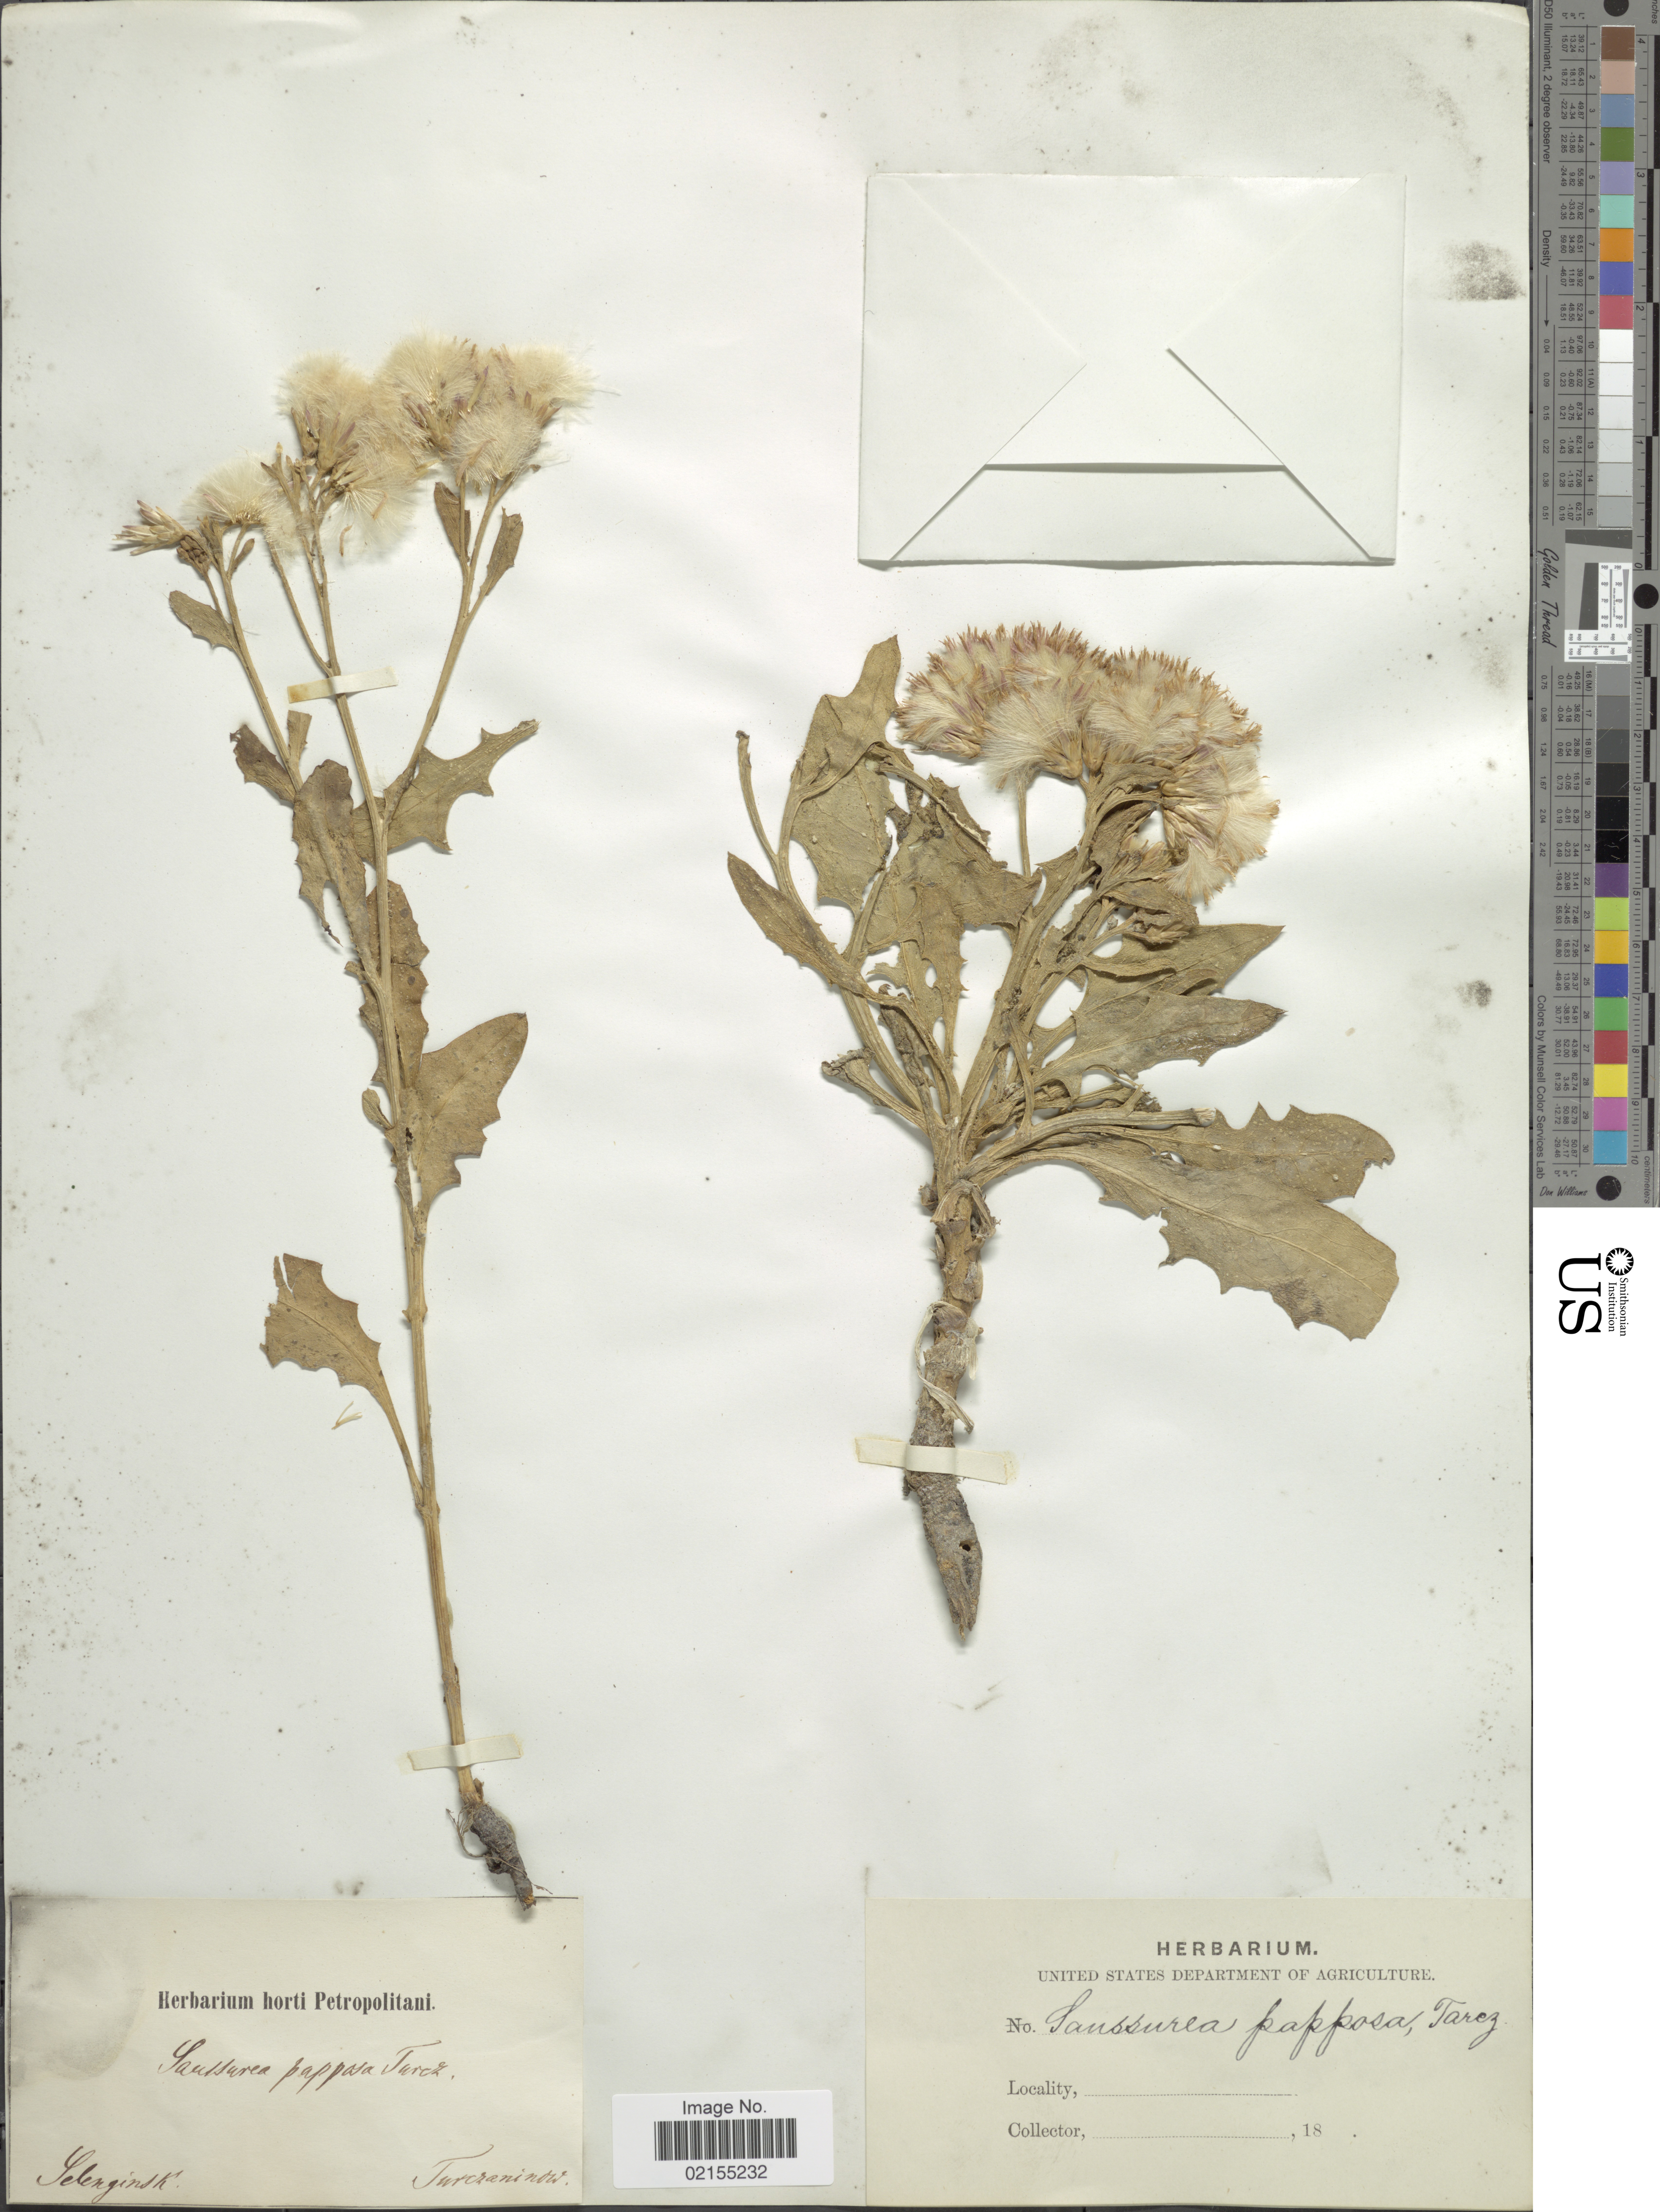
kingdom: Plantae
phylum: Tracheophyta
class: Magnoliopsida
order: Asterales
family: Asteraceae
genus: Saussurea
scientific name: Saussurea davurica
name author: Adams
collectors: N. Turczaninow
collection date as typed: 18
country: Russian Federation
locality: Selenginsk